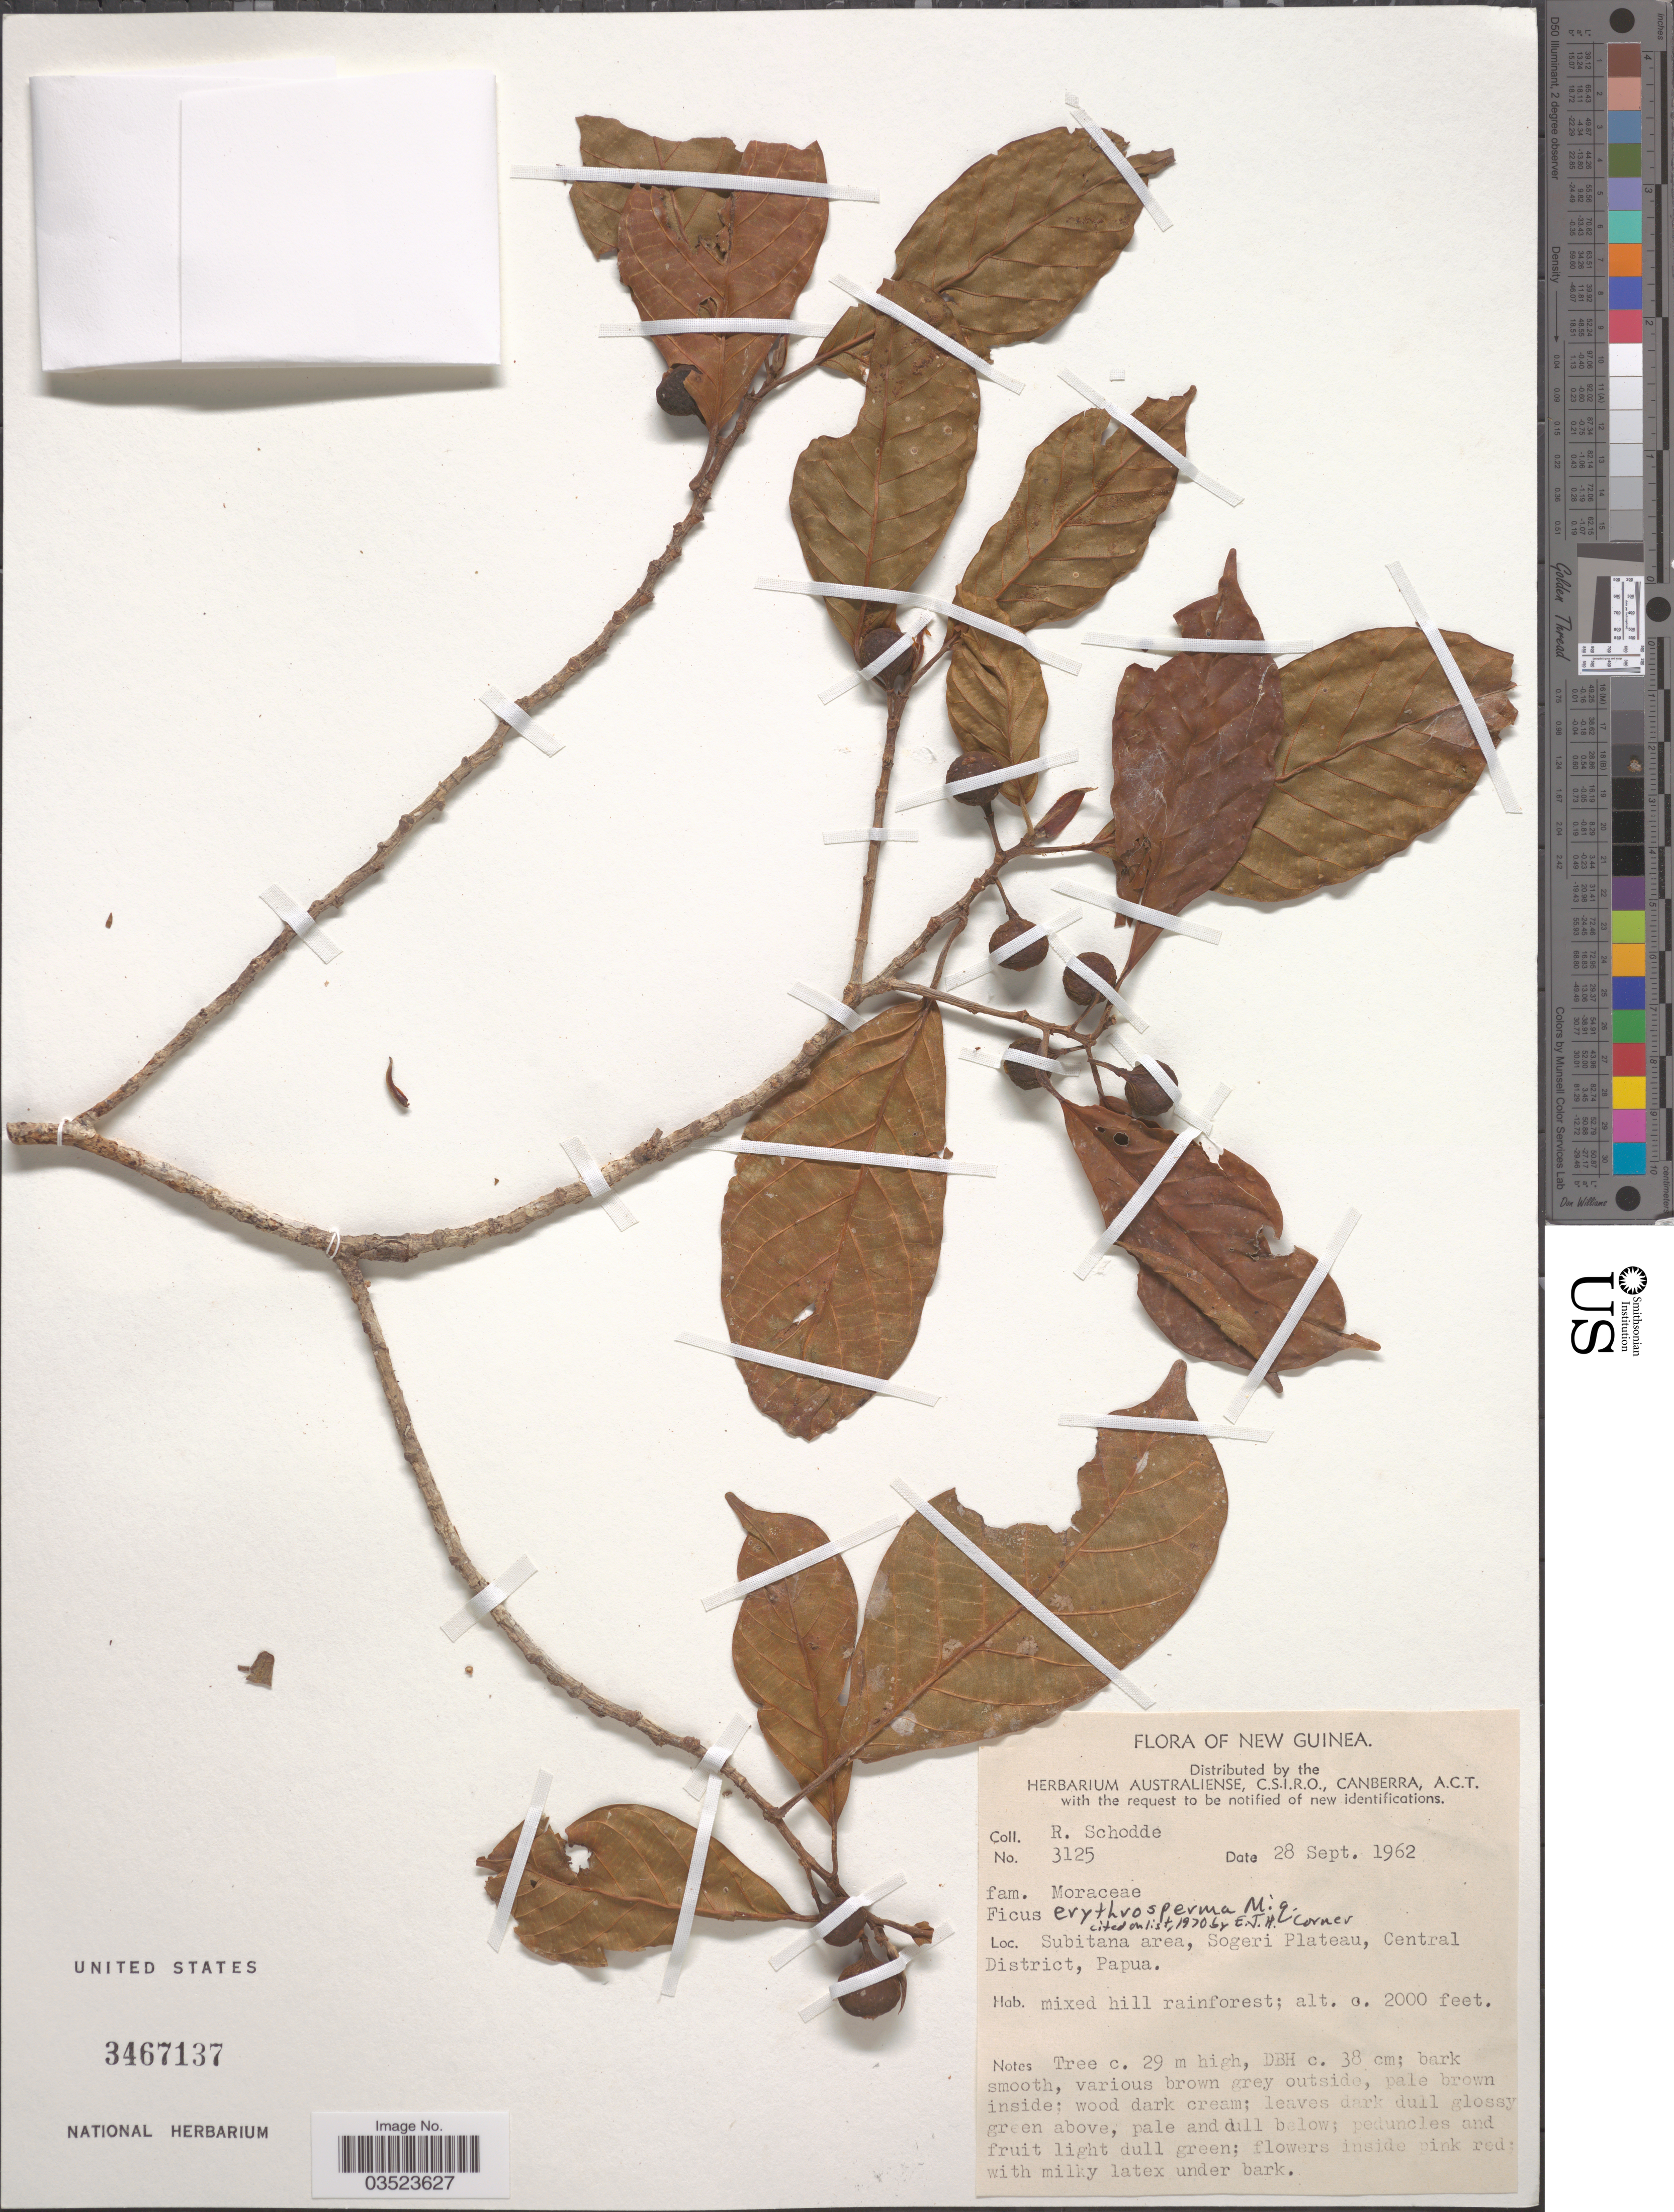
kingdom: Plantae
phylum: Tracheophyta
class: Magnoliopsida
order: Rosales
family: Moraceae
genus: Ficus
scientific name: Ficus erythrosperma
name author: Miq.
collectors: R. Schodde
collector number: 3125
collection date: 1962-09-28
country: Papua New Guinea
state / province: Central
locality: New Guinea. Subitana area, Sogeri Plateau, Central District, Papua.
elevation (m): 610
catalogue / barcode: US 3467137